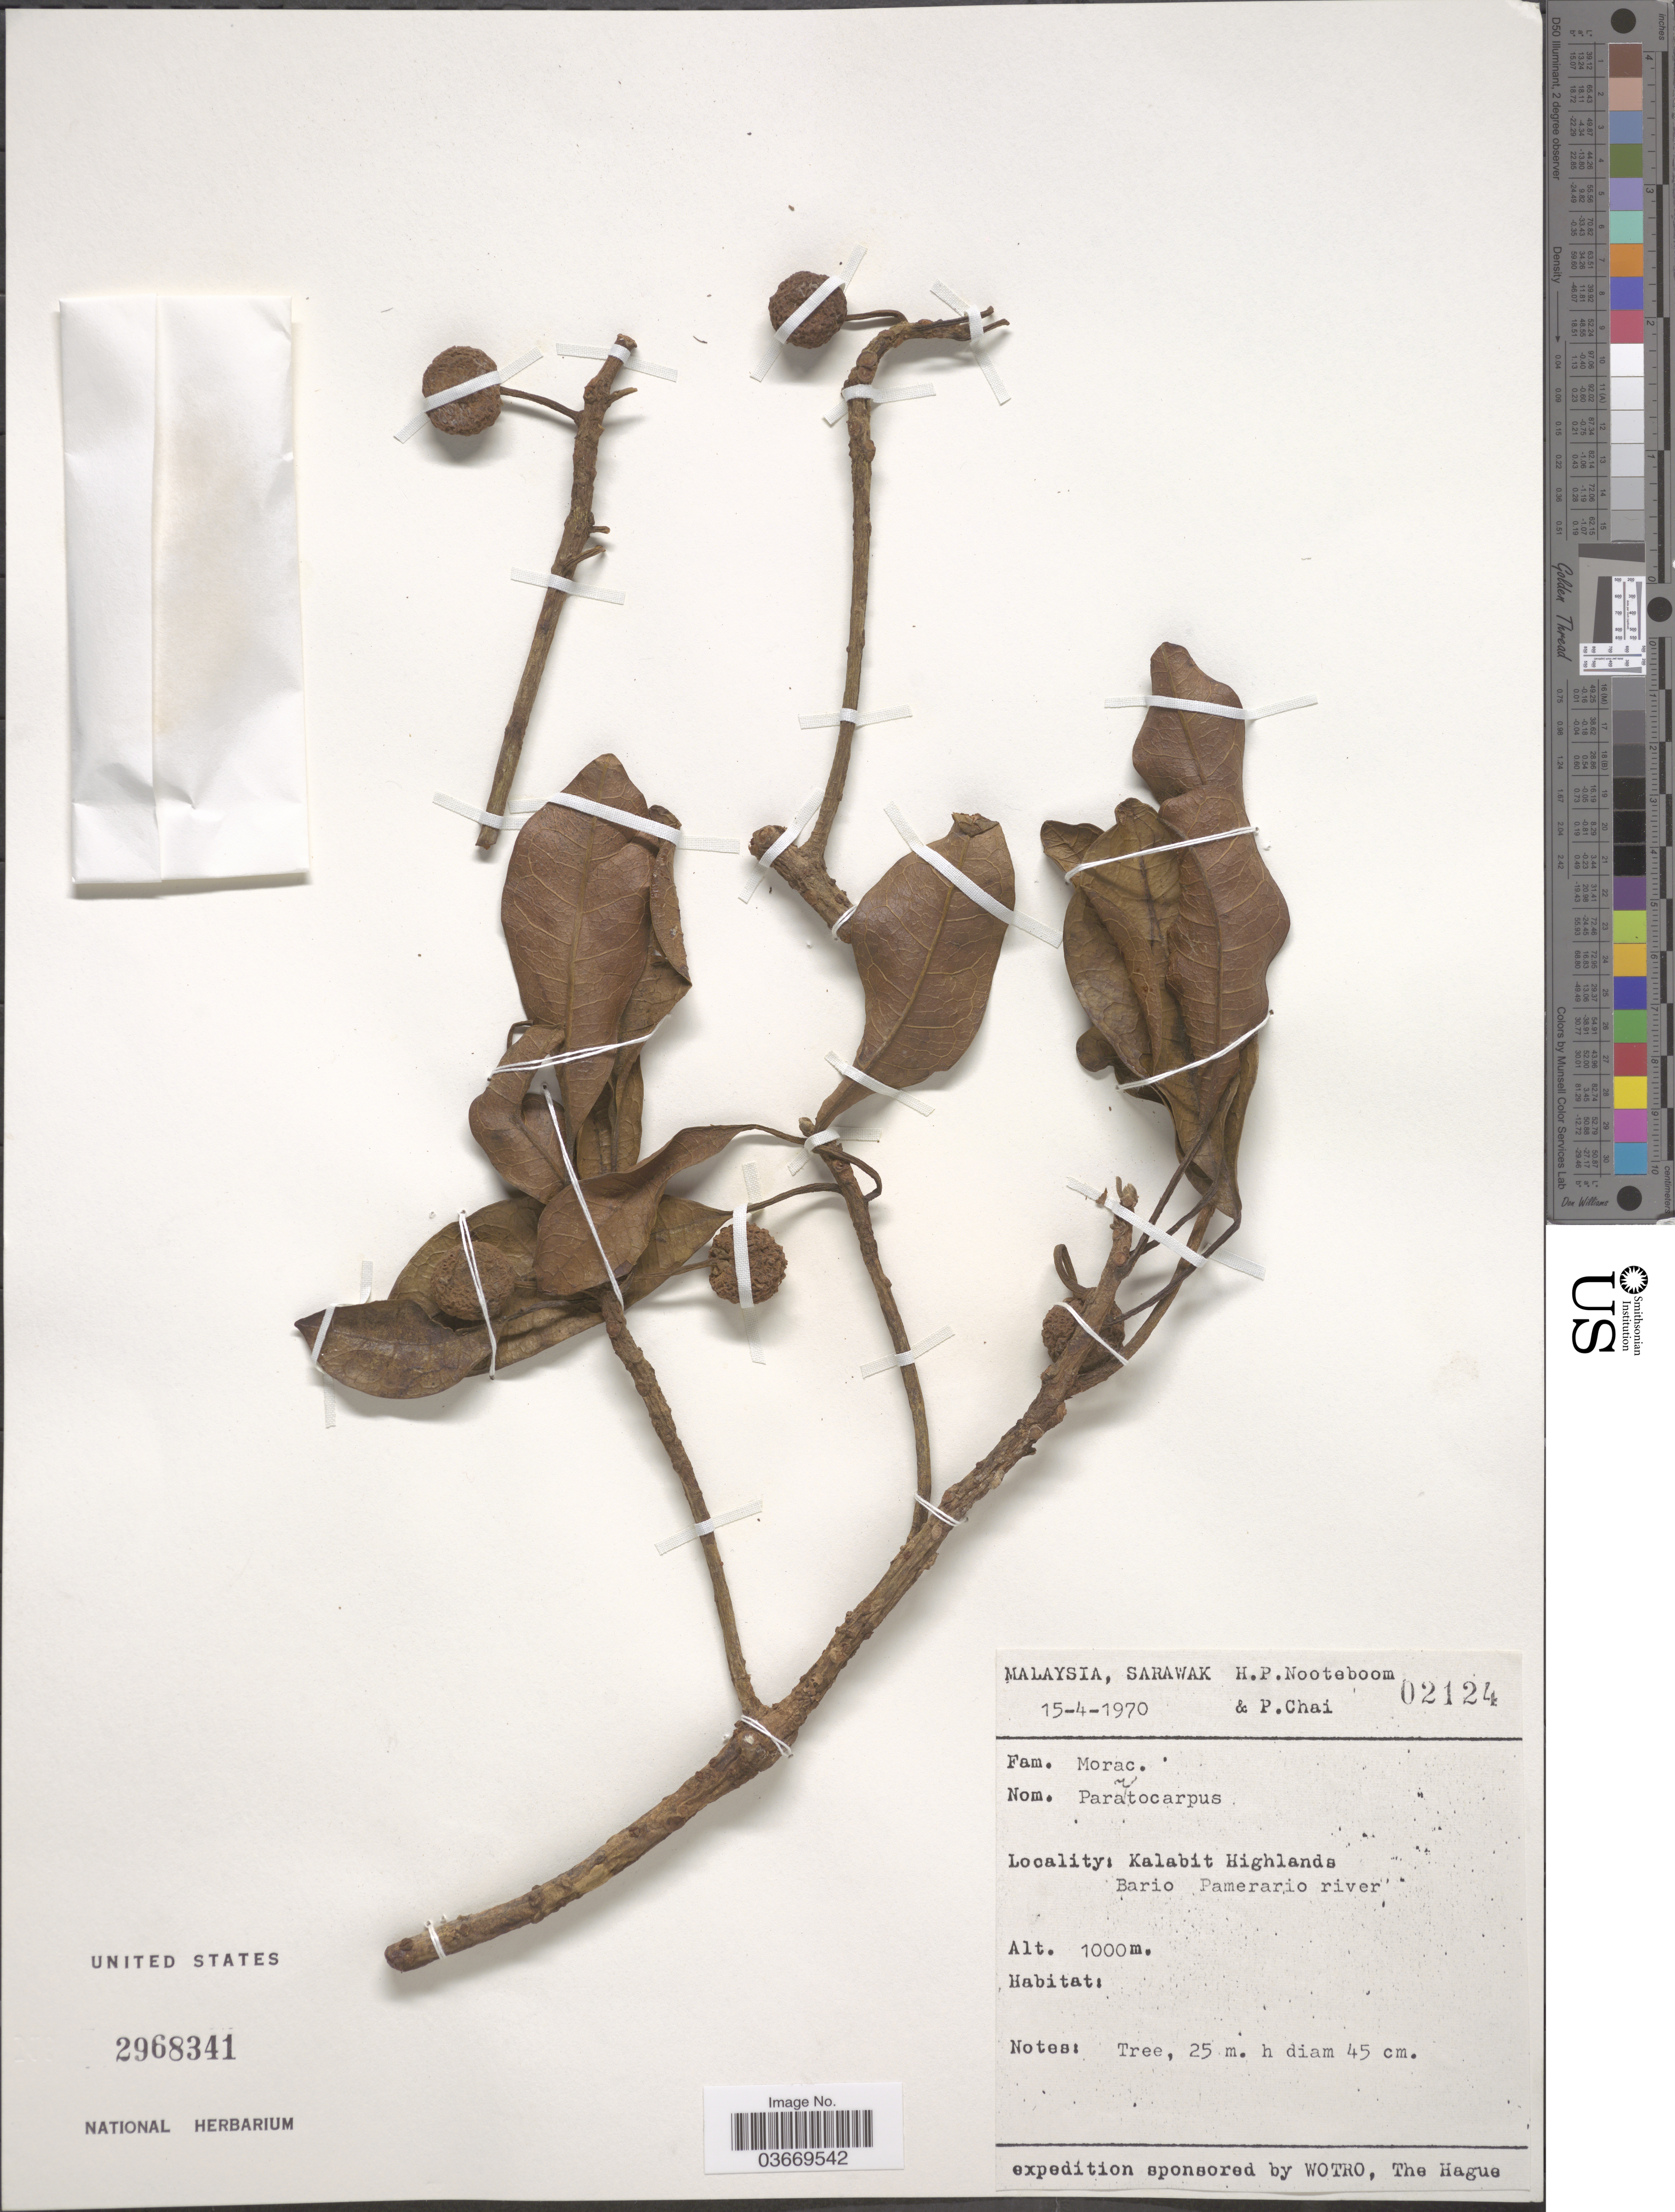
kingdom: Plantae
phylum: Tracheophyta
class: Magnoliopsida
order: Rosales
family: Moraceae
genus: Parartocarpus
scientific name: Parartocarpus sp.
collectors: H. P. Nooteboom & P. Chai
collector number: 02124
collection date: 1970-04-15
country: Malaysia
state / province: Sarawak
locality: Kalabit Highlands, Bario Pamerario river.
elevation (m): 1000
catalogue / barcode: US 2968341